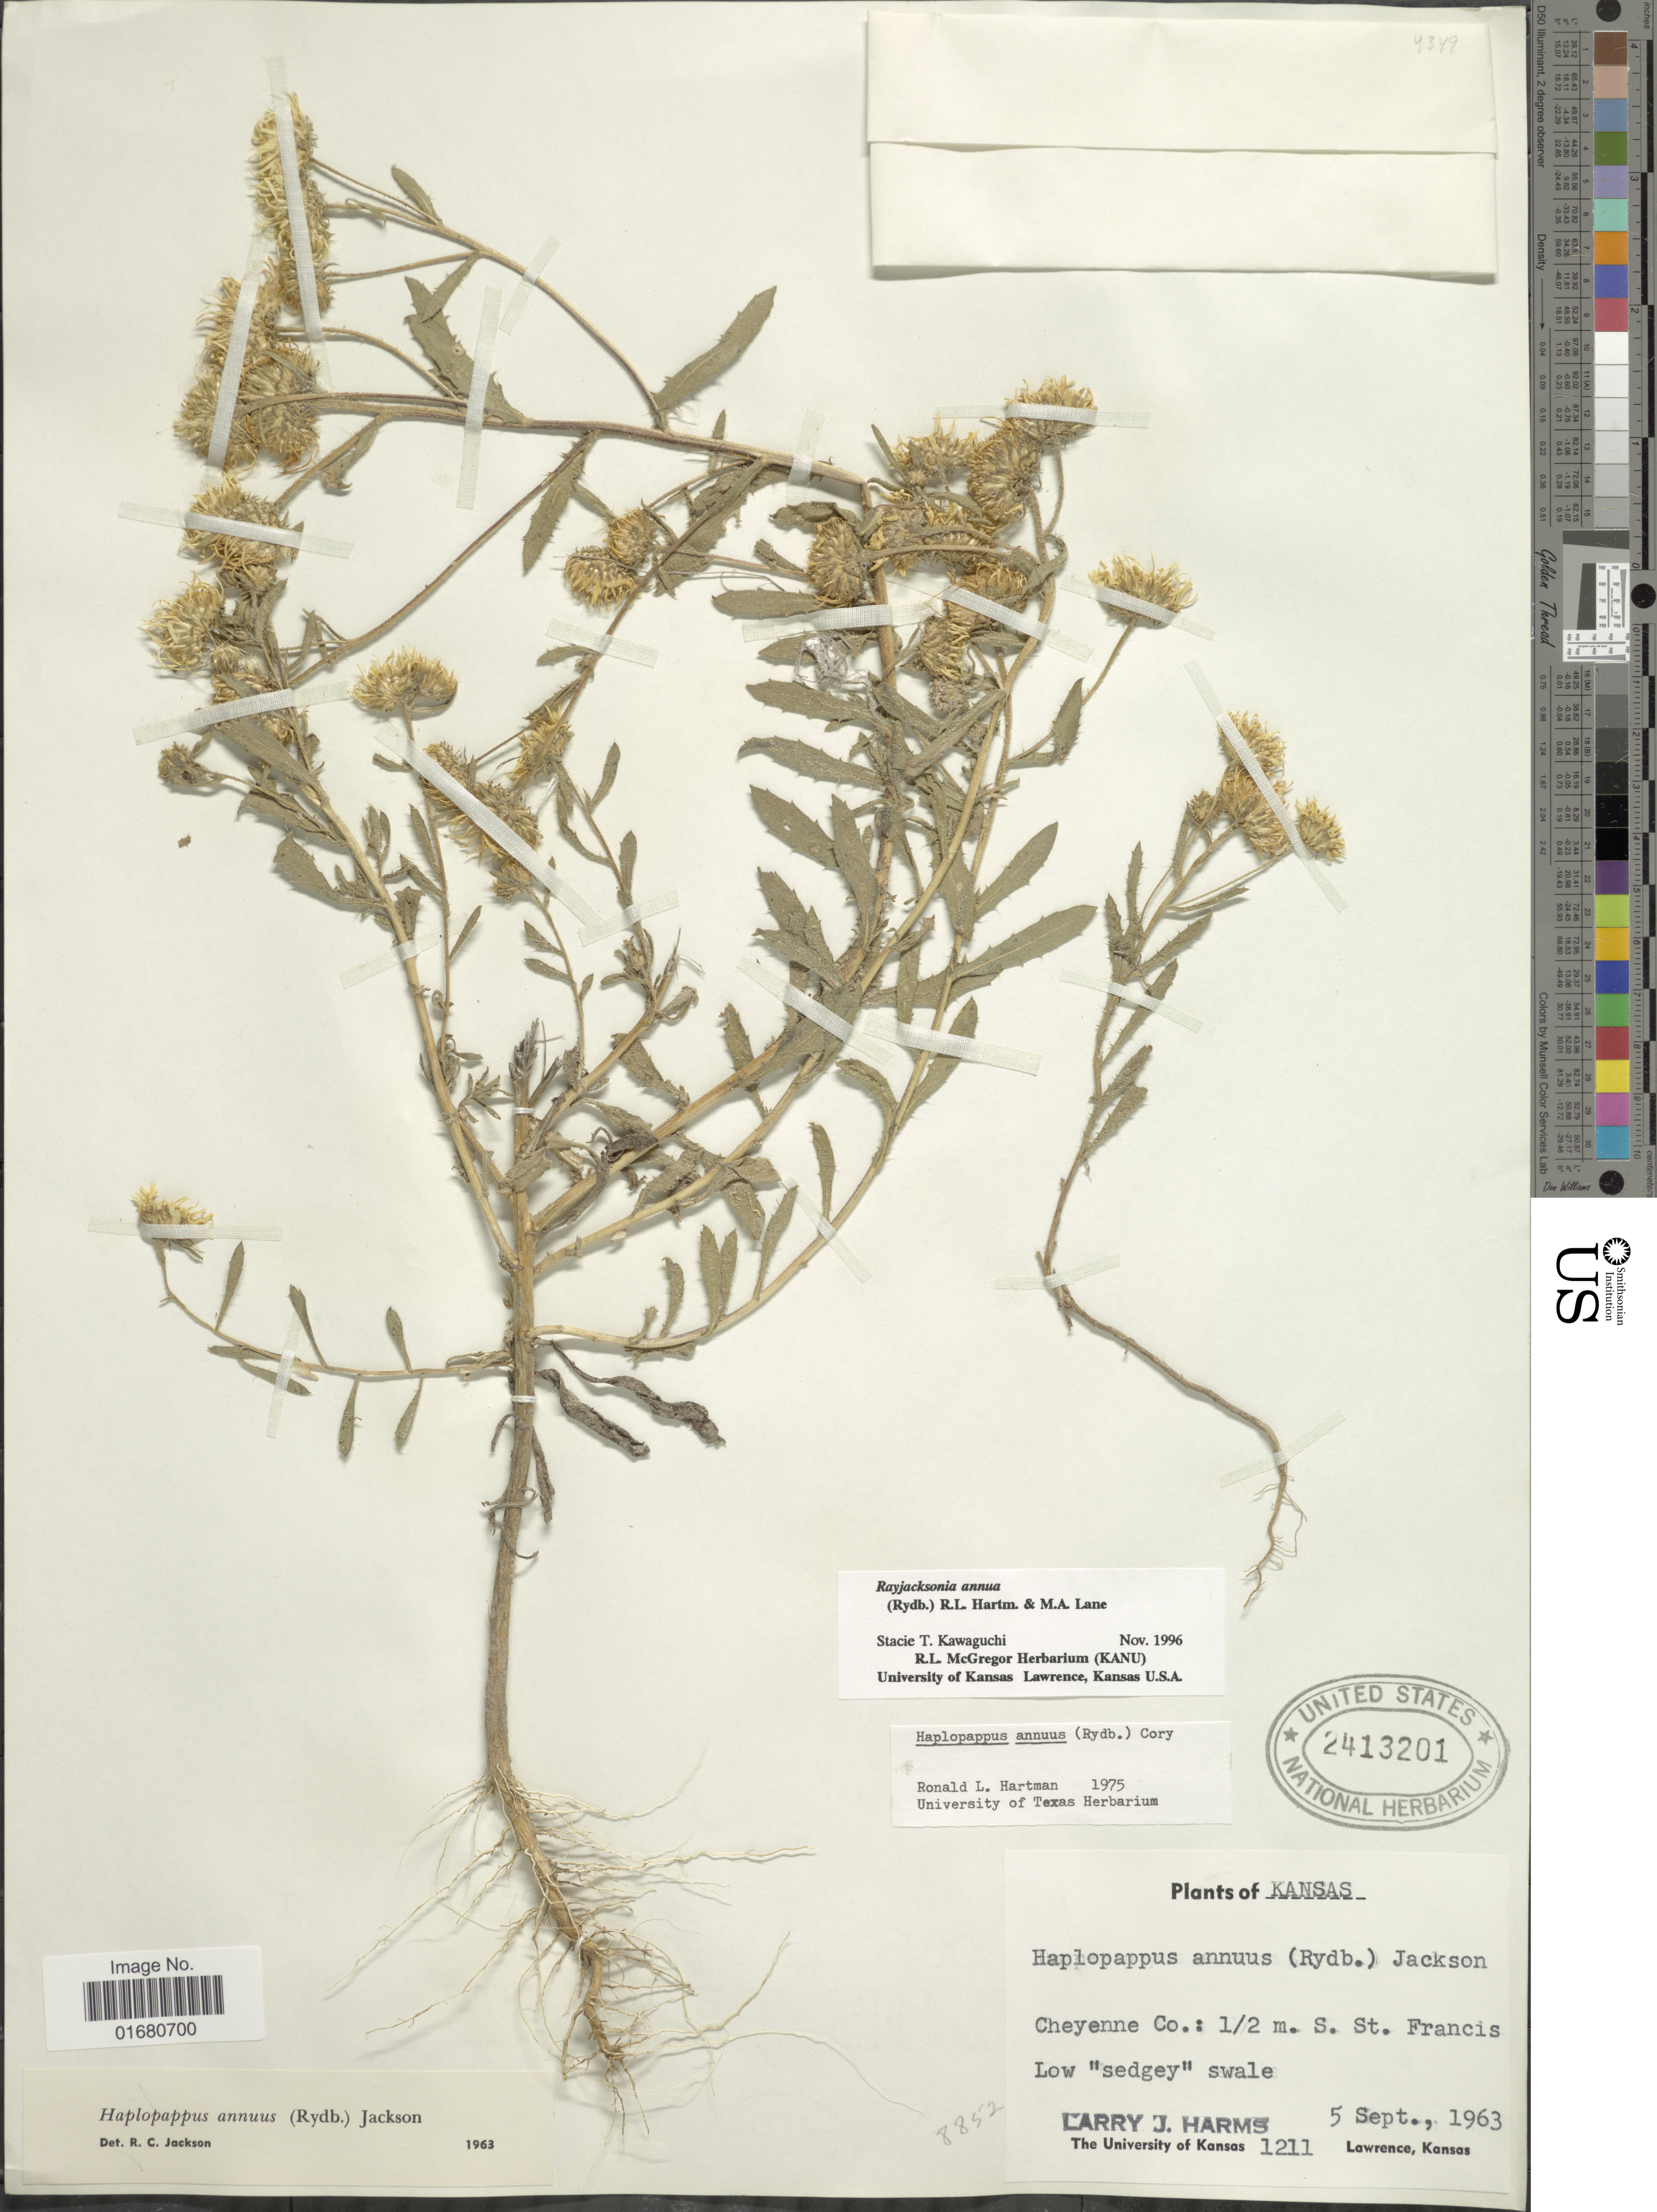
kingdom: Plantae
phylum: Tracheophyta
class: Magnoliopsida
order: Asterales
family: Asteraceae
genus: Rayjacksonia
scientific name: Rayjacksonia annua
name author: (Rydb.) R.L. Hartm. & M.A. Lane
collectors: L. Harms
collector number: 1211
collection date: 1963-09-05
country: United States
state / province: Kansas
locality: Cheyenne Co.: ½ m. S. St. Francis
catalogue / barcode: US 2413201